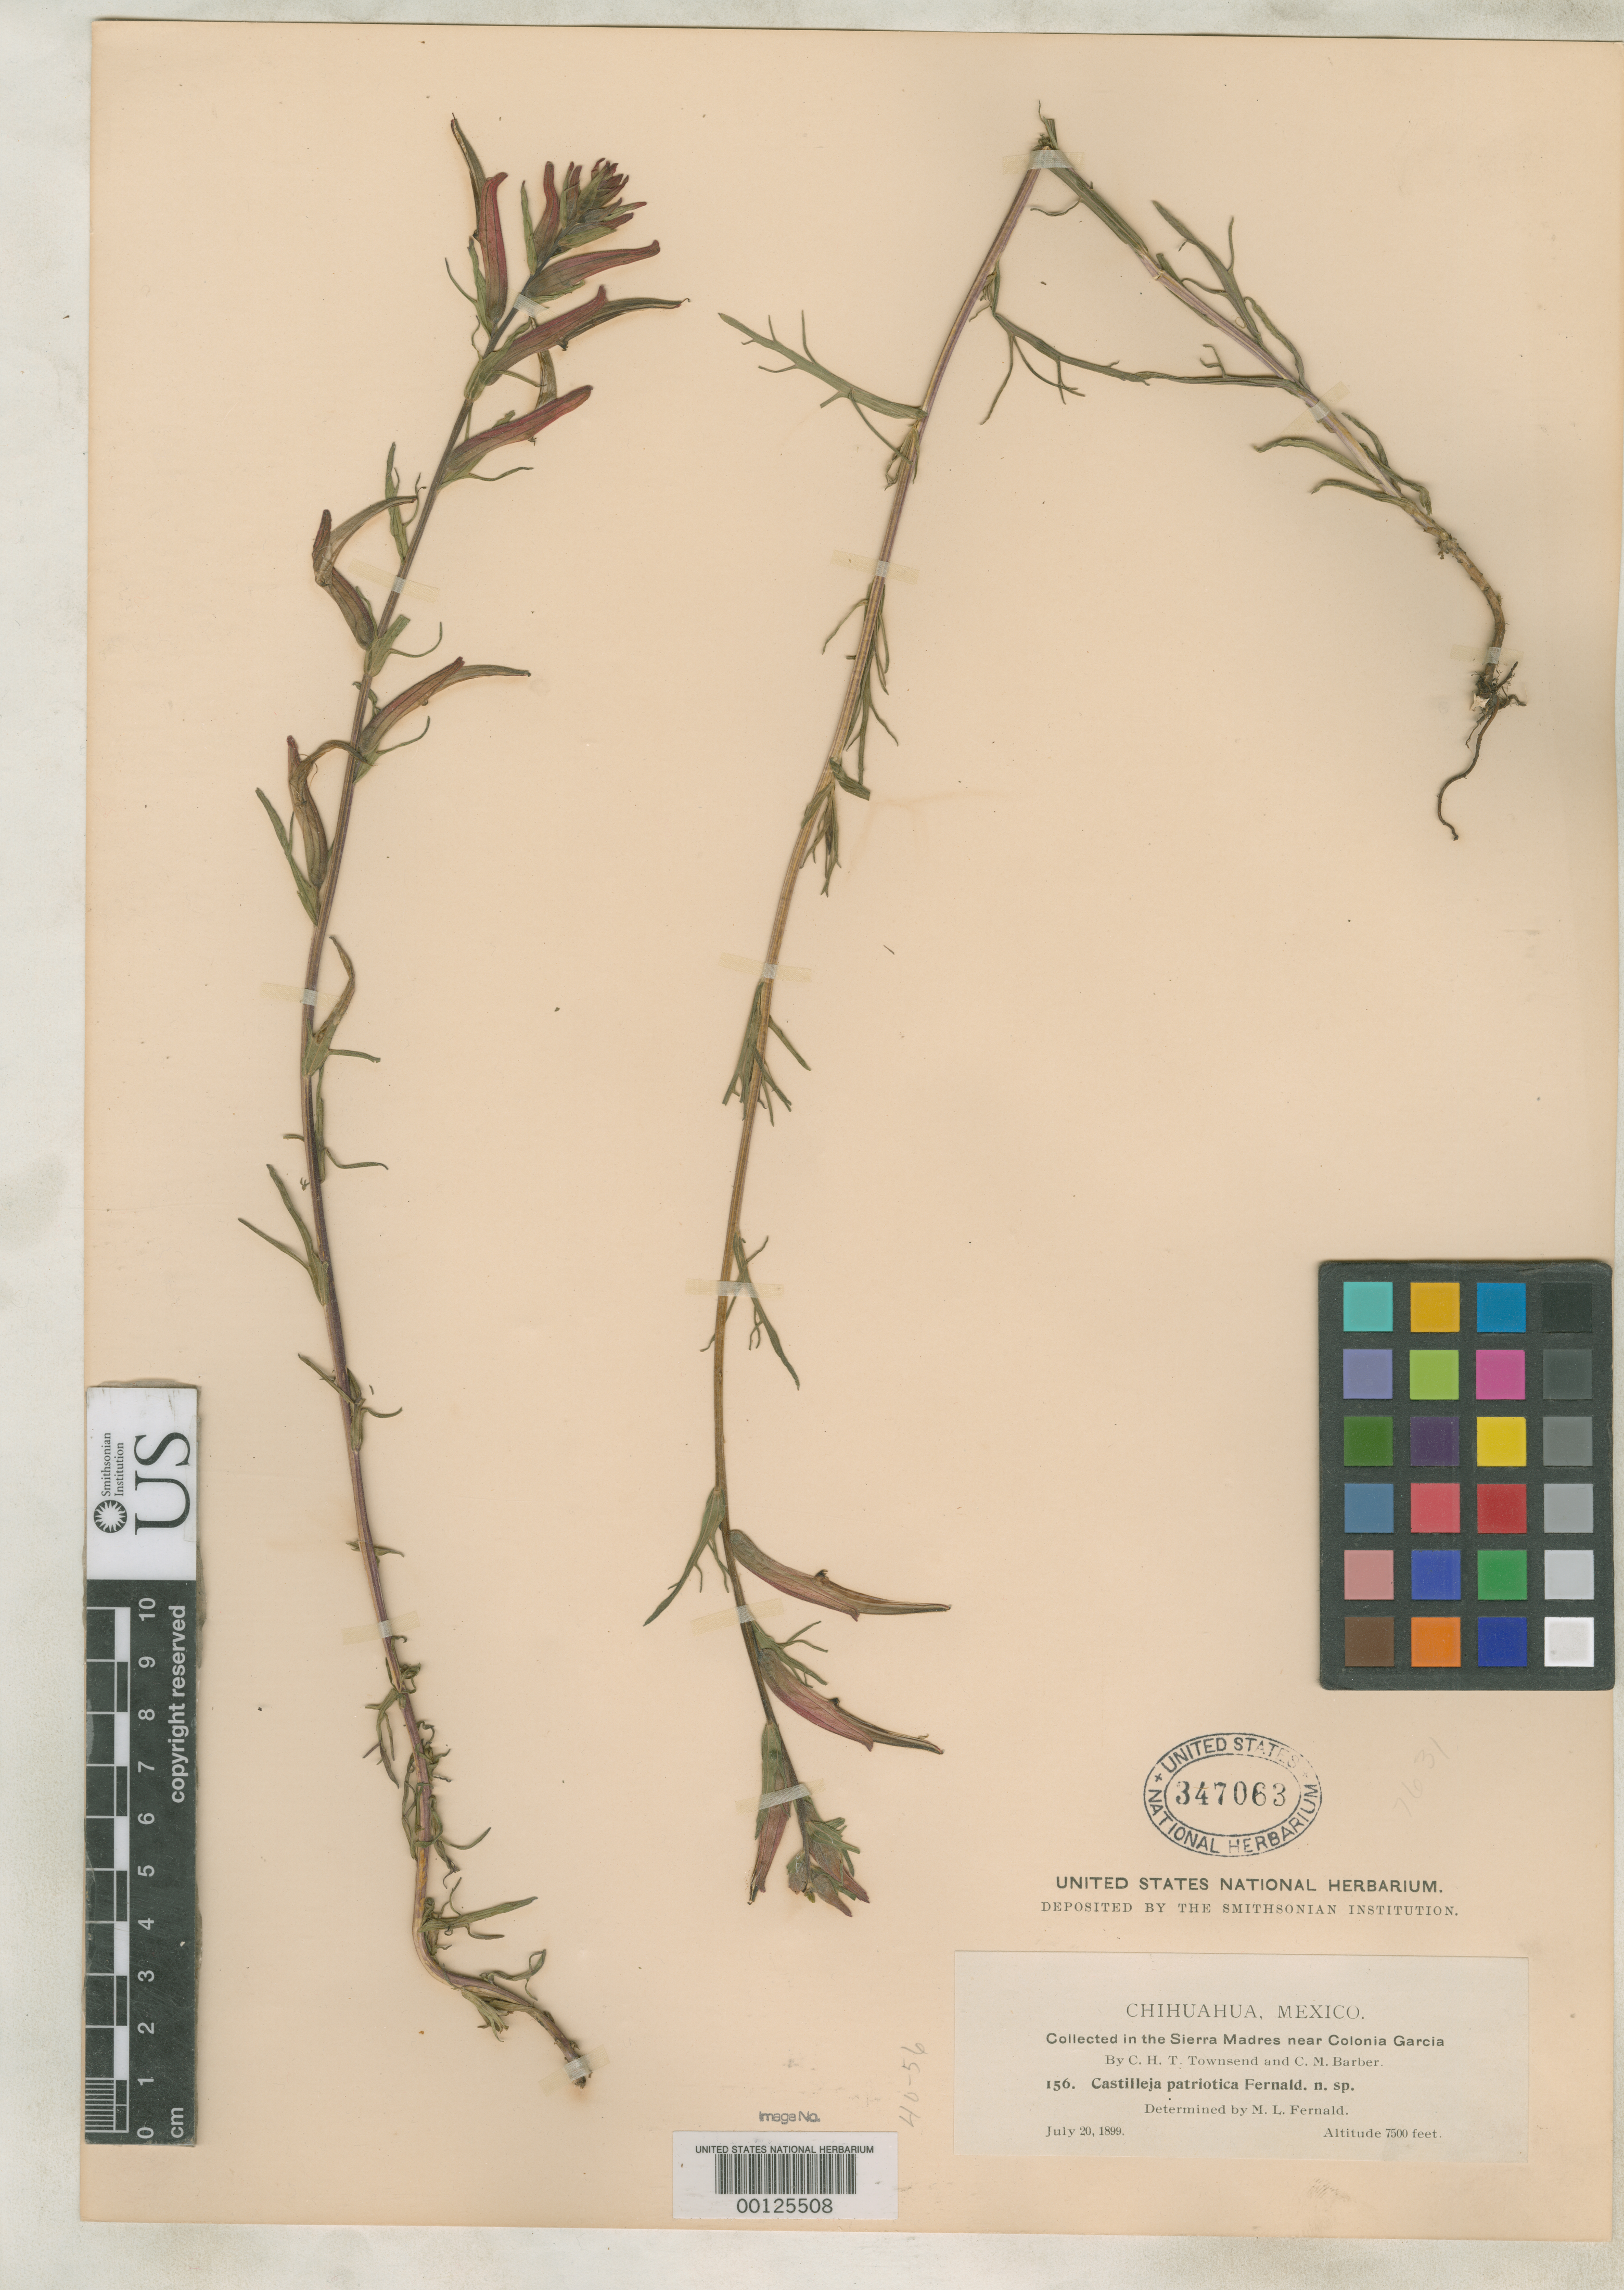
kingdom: Plantae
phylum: Tracheophyta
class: Magnoliopsida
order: Lamiales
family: Orobanchaceae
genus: Castilleja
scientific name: Castilleja patriotica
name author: Fernald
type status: Syntype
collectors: C. H. T. Townsend & C. Barber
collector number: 156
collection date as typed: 20 Jul 1899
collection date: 1899-07-20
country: Mexico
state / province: Chihuahua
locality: Sierra Madres near Colonia Garcia.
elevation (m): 2286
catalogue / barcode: US 347063